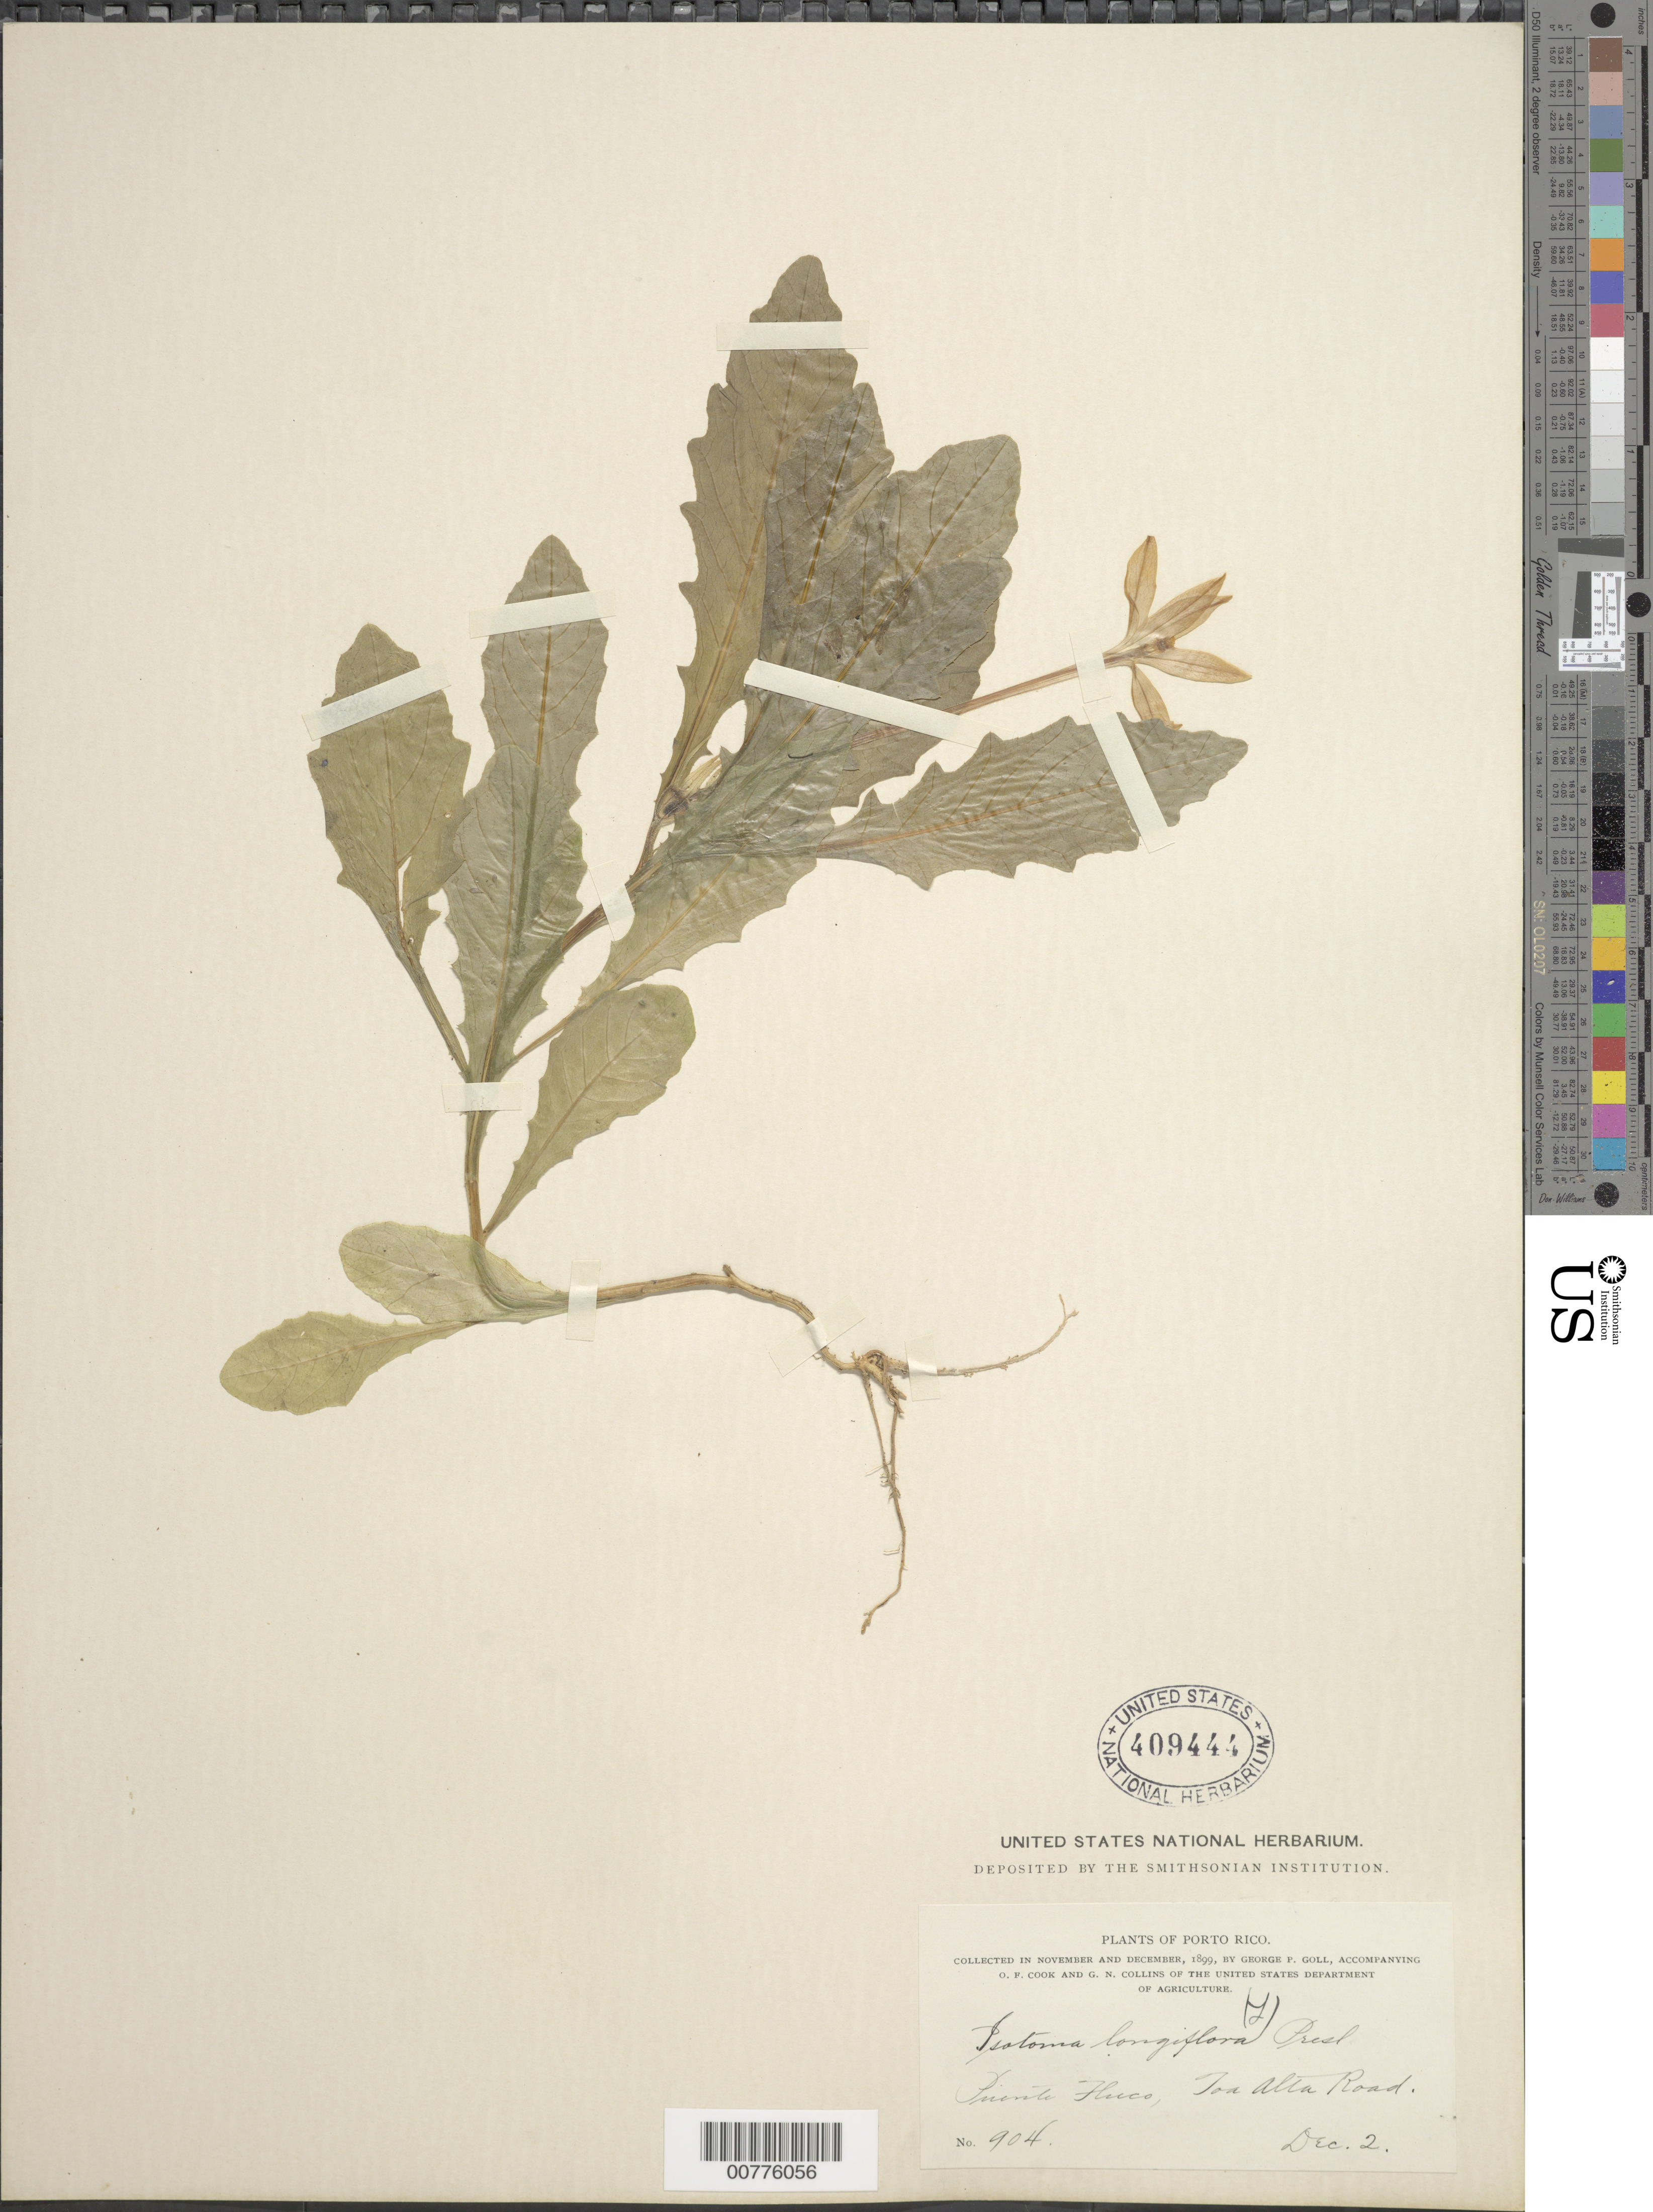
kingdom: Plantae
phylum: Tracheophyta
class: Magnoliopsida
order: Asterales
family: Campanulaceae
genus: Isotoma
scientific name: Isotoma longiflora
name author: (L.) C. Presl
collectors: G. Goll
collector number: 904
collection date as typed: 02 Dec 1899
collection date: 1899-12-02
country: Puerto Rico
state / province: Toa Alta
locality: Puente Huco, Toa Alta Road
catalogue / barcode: US 409444